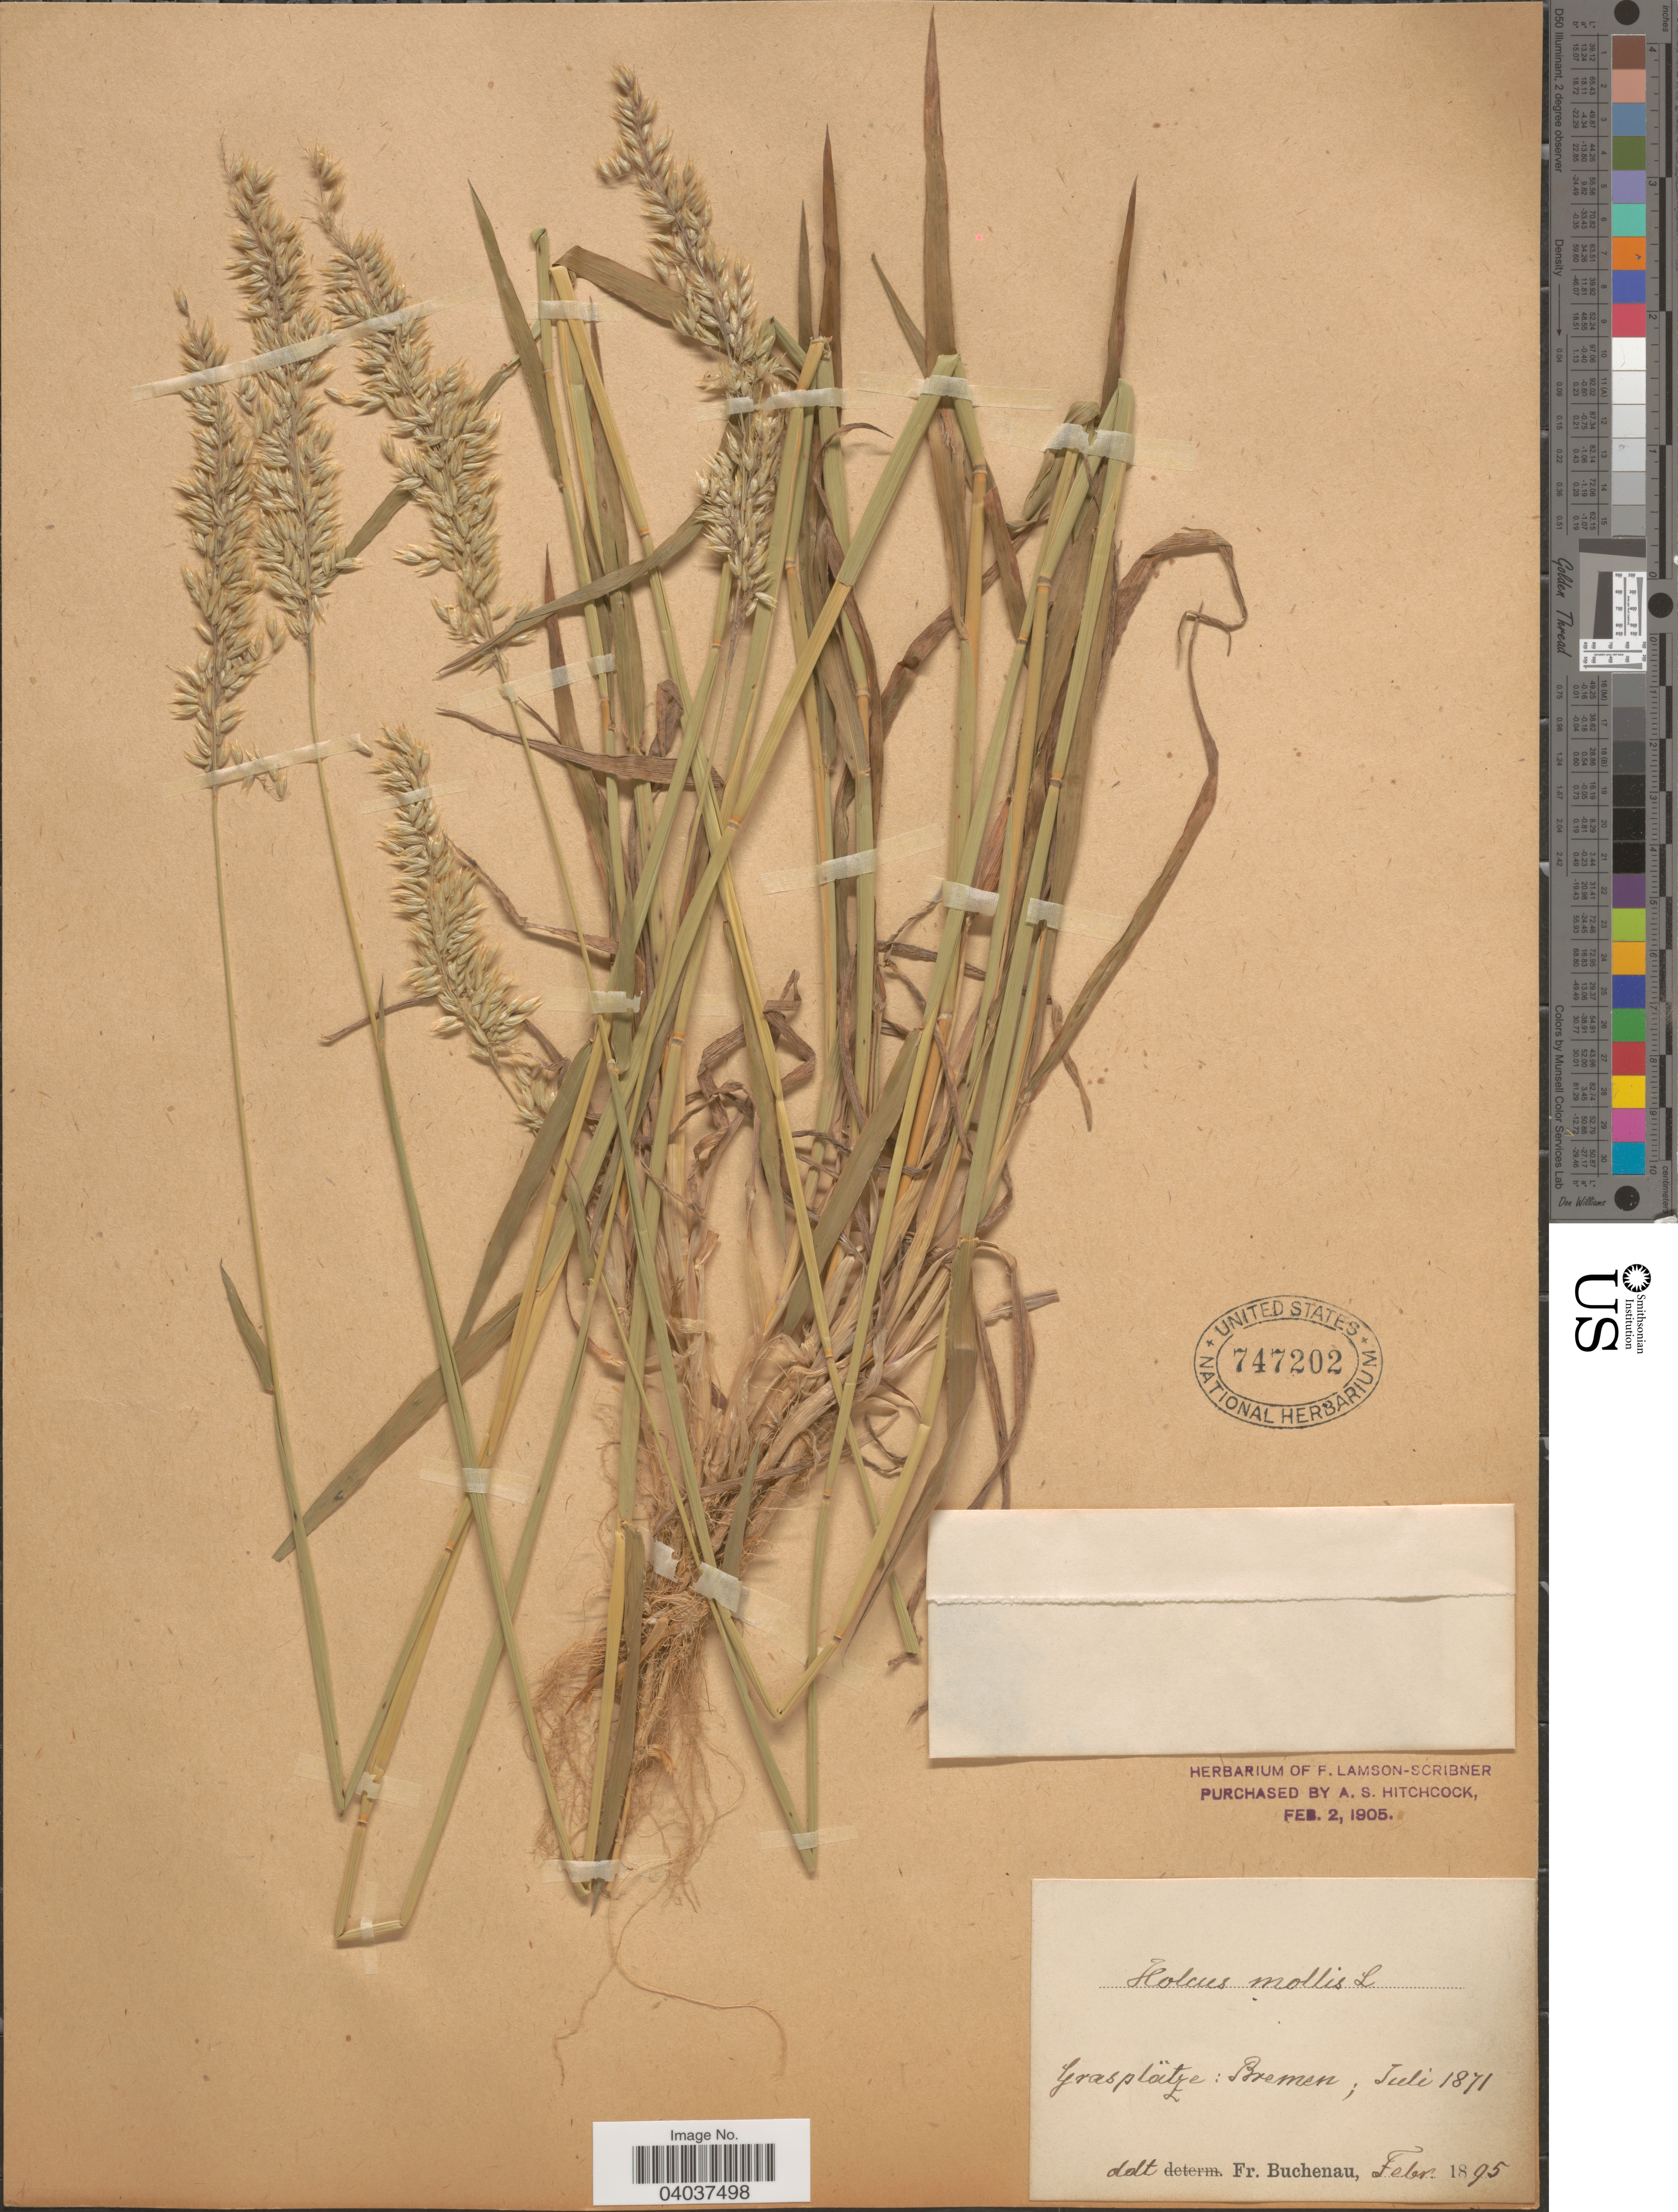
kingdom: Plantae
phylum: Tracheophyta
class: Liliopsida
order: Poales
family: Poaceae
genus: Holcus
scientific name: Holcus mollis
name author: L.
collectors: F. Buchenau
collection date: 1871-07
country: Germany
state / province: Bremen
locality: Grasplätze: Bremen.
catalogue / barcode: US 747202